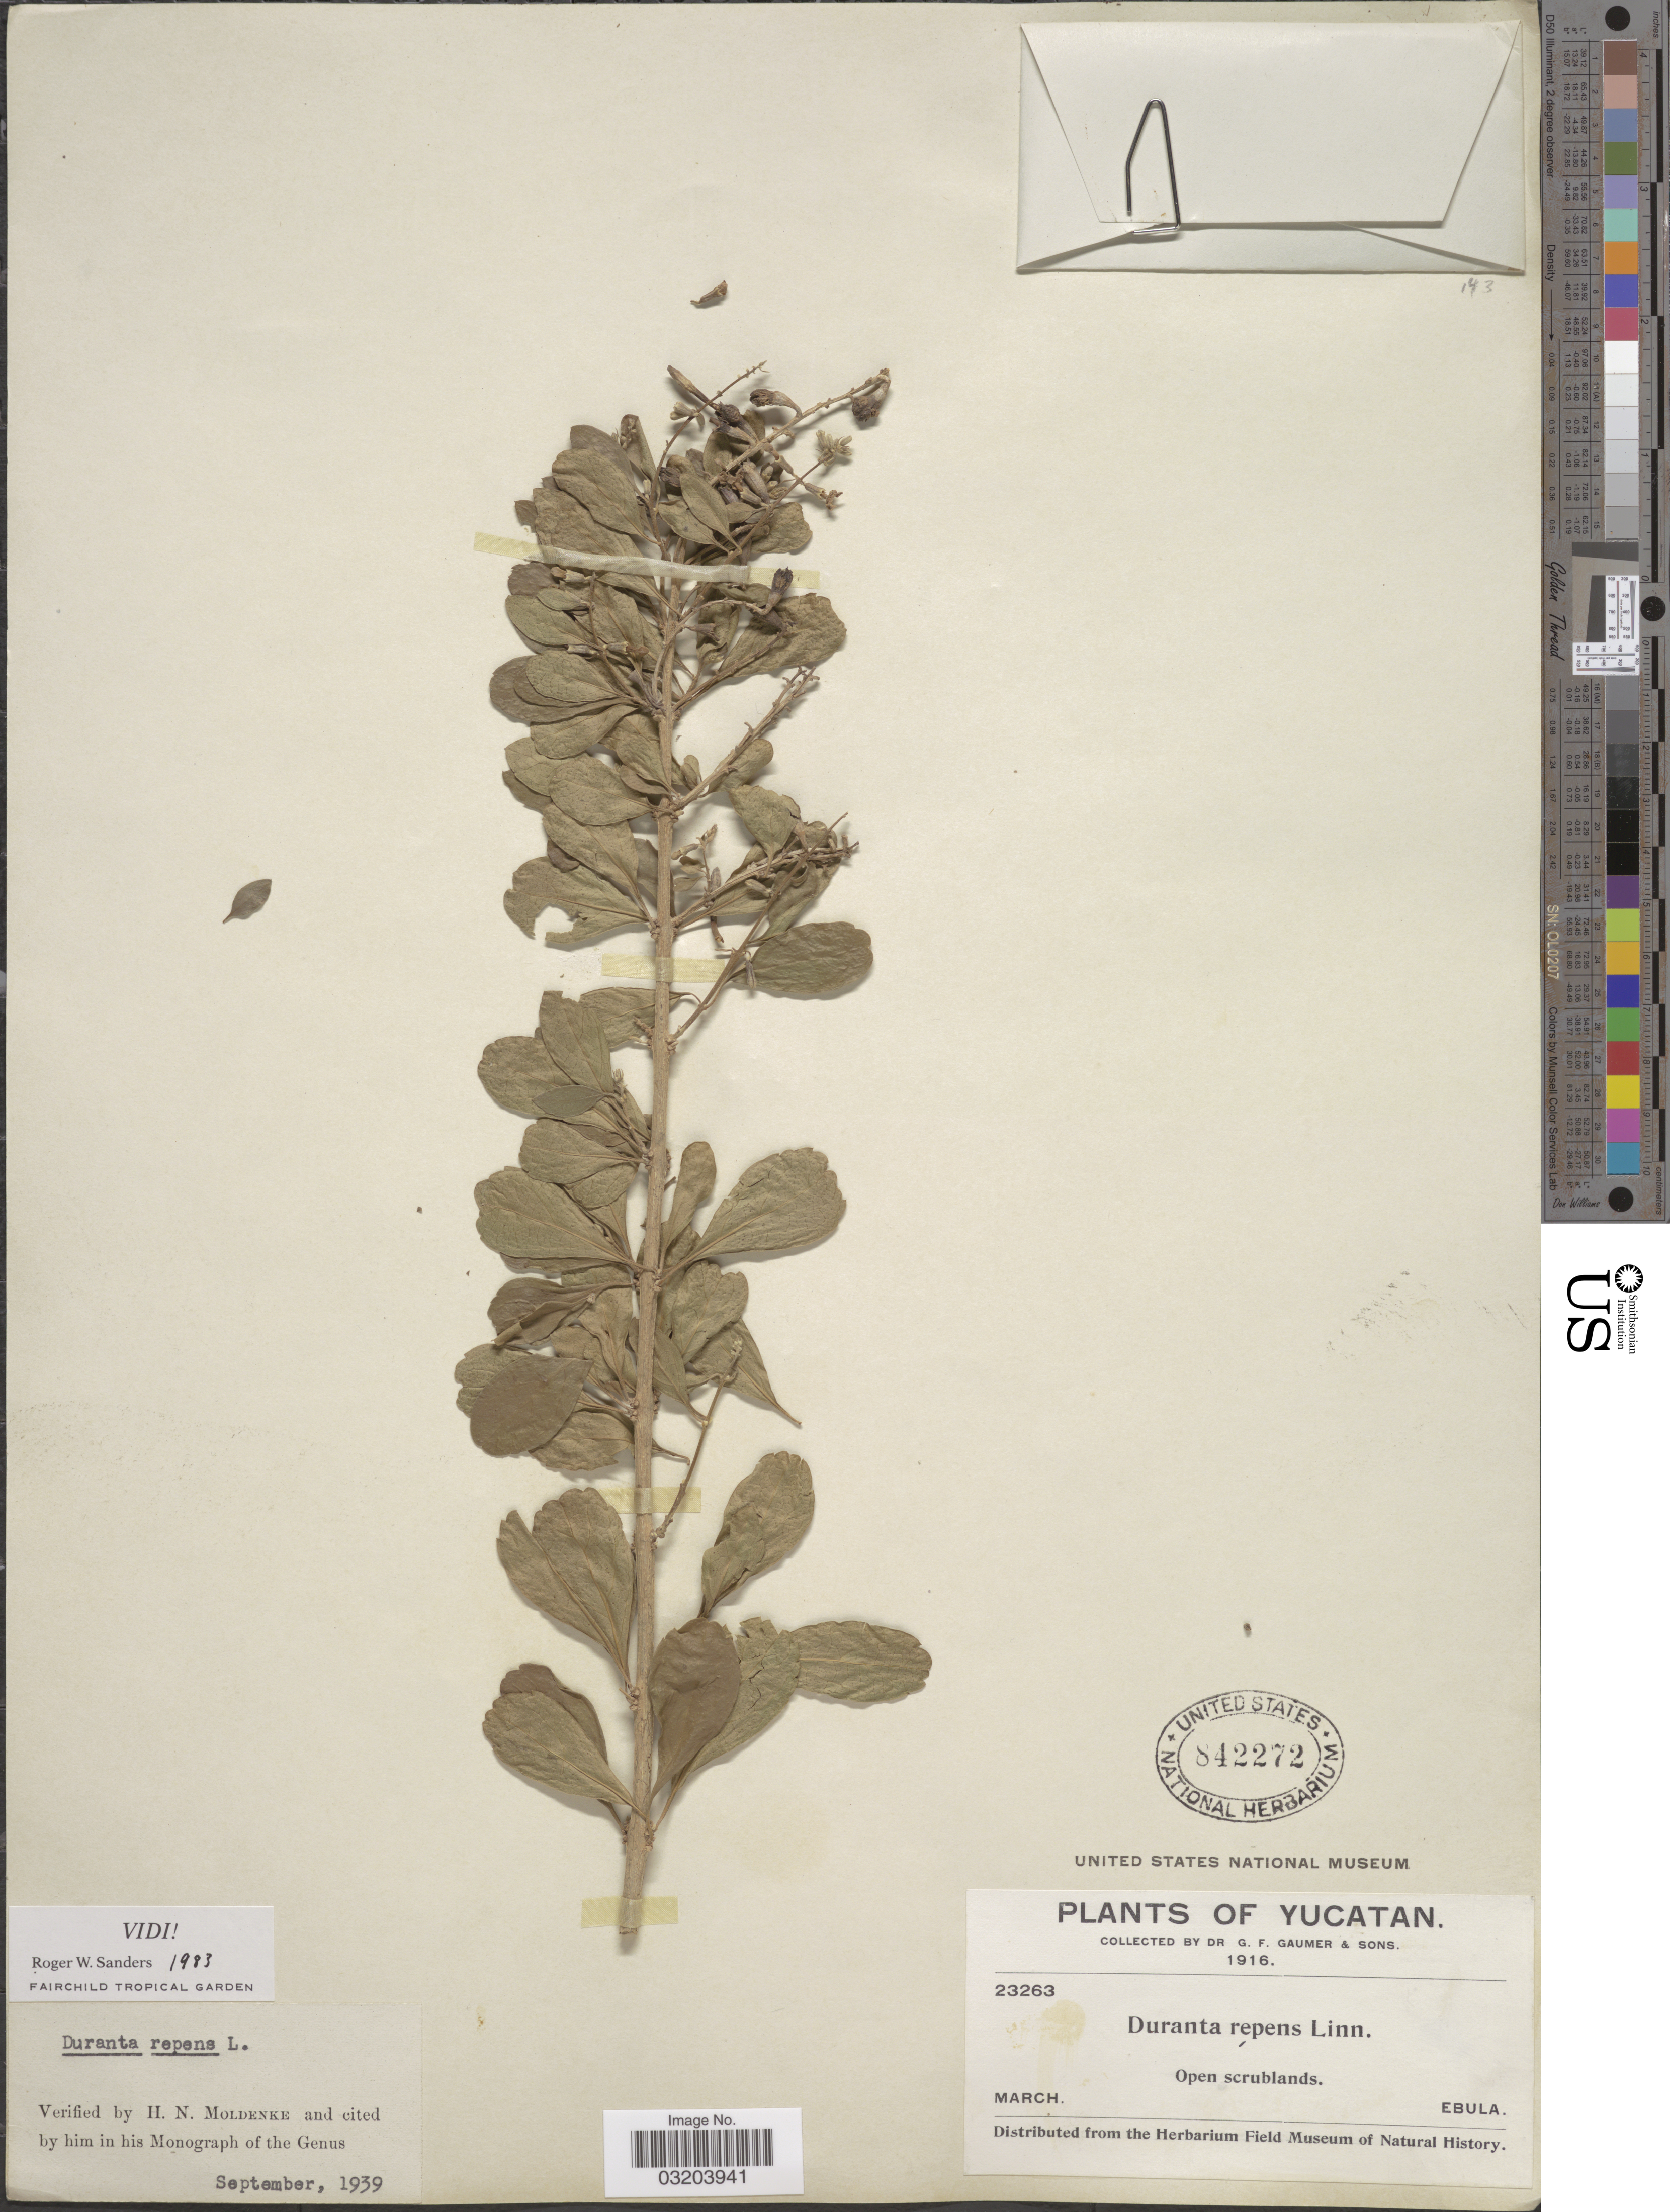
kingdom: Plantae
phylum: Tracheophyta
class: Magnoliopsida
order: Lamiales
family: Verbenaceae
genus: Duranta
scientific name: Duranta erecta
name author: L.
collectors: G. F. Gaumer & Sons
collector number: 23263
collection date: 1916-03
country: Mexico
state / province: Yucatán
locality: Ebula.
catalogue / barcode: US 842272